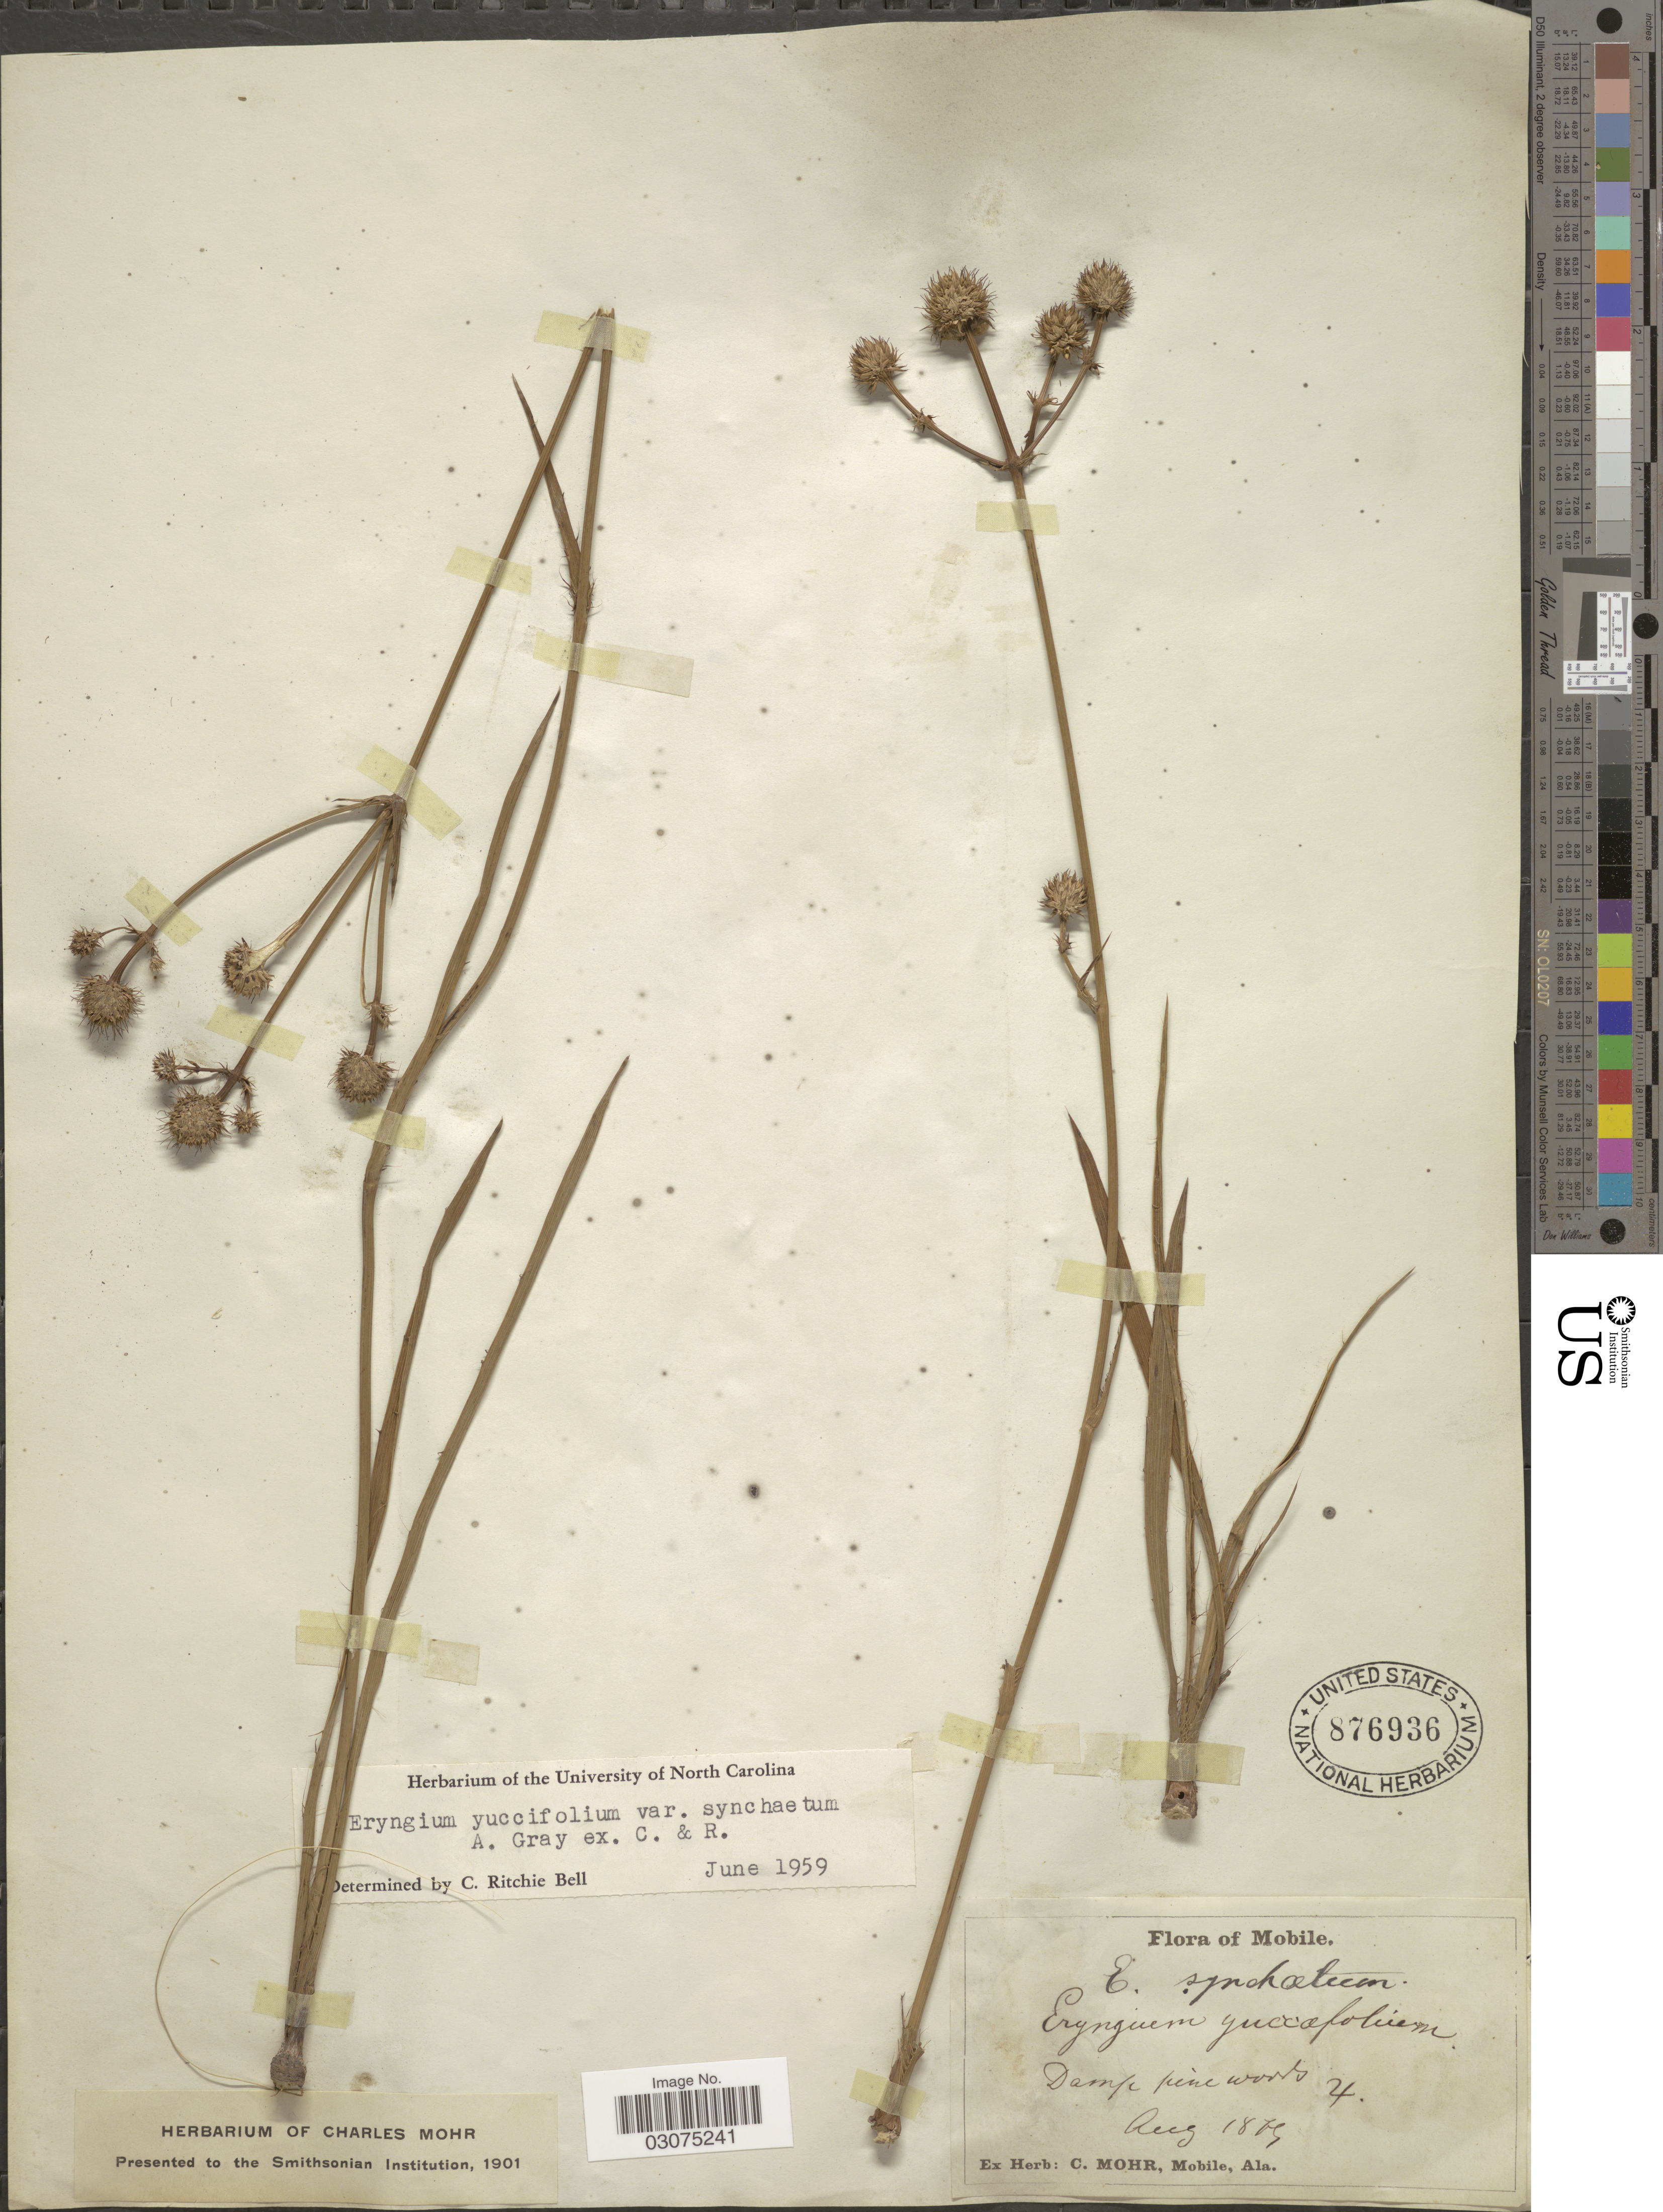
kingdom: Plantae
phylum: Tracheophyta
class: Magnoliopsida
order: Apiales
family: Apiaceae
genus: Eryngium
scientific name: Eryngium yuccifolium var. synchaetum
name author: A. Gray ex J.M. Coult. & Rose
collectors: ex herb. Charles Mohr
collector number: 4*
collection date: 1865-08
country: United States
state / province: Alabama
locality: Mobile.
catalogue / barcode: US 876936